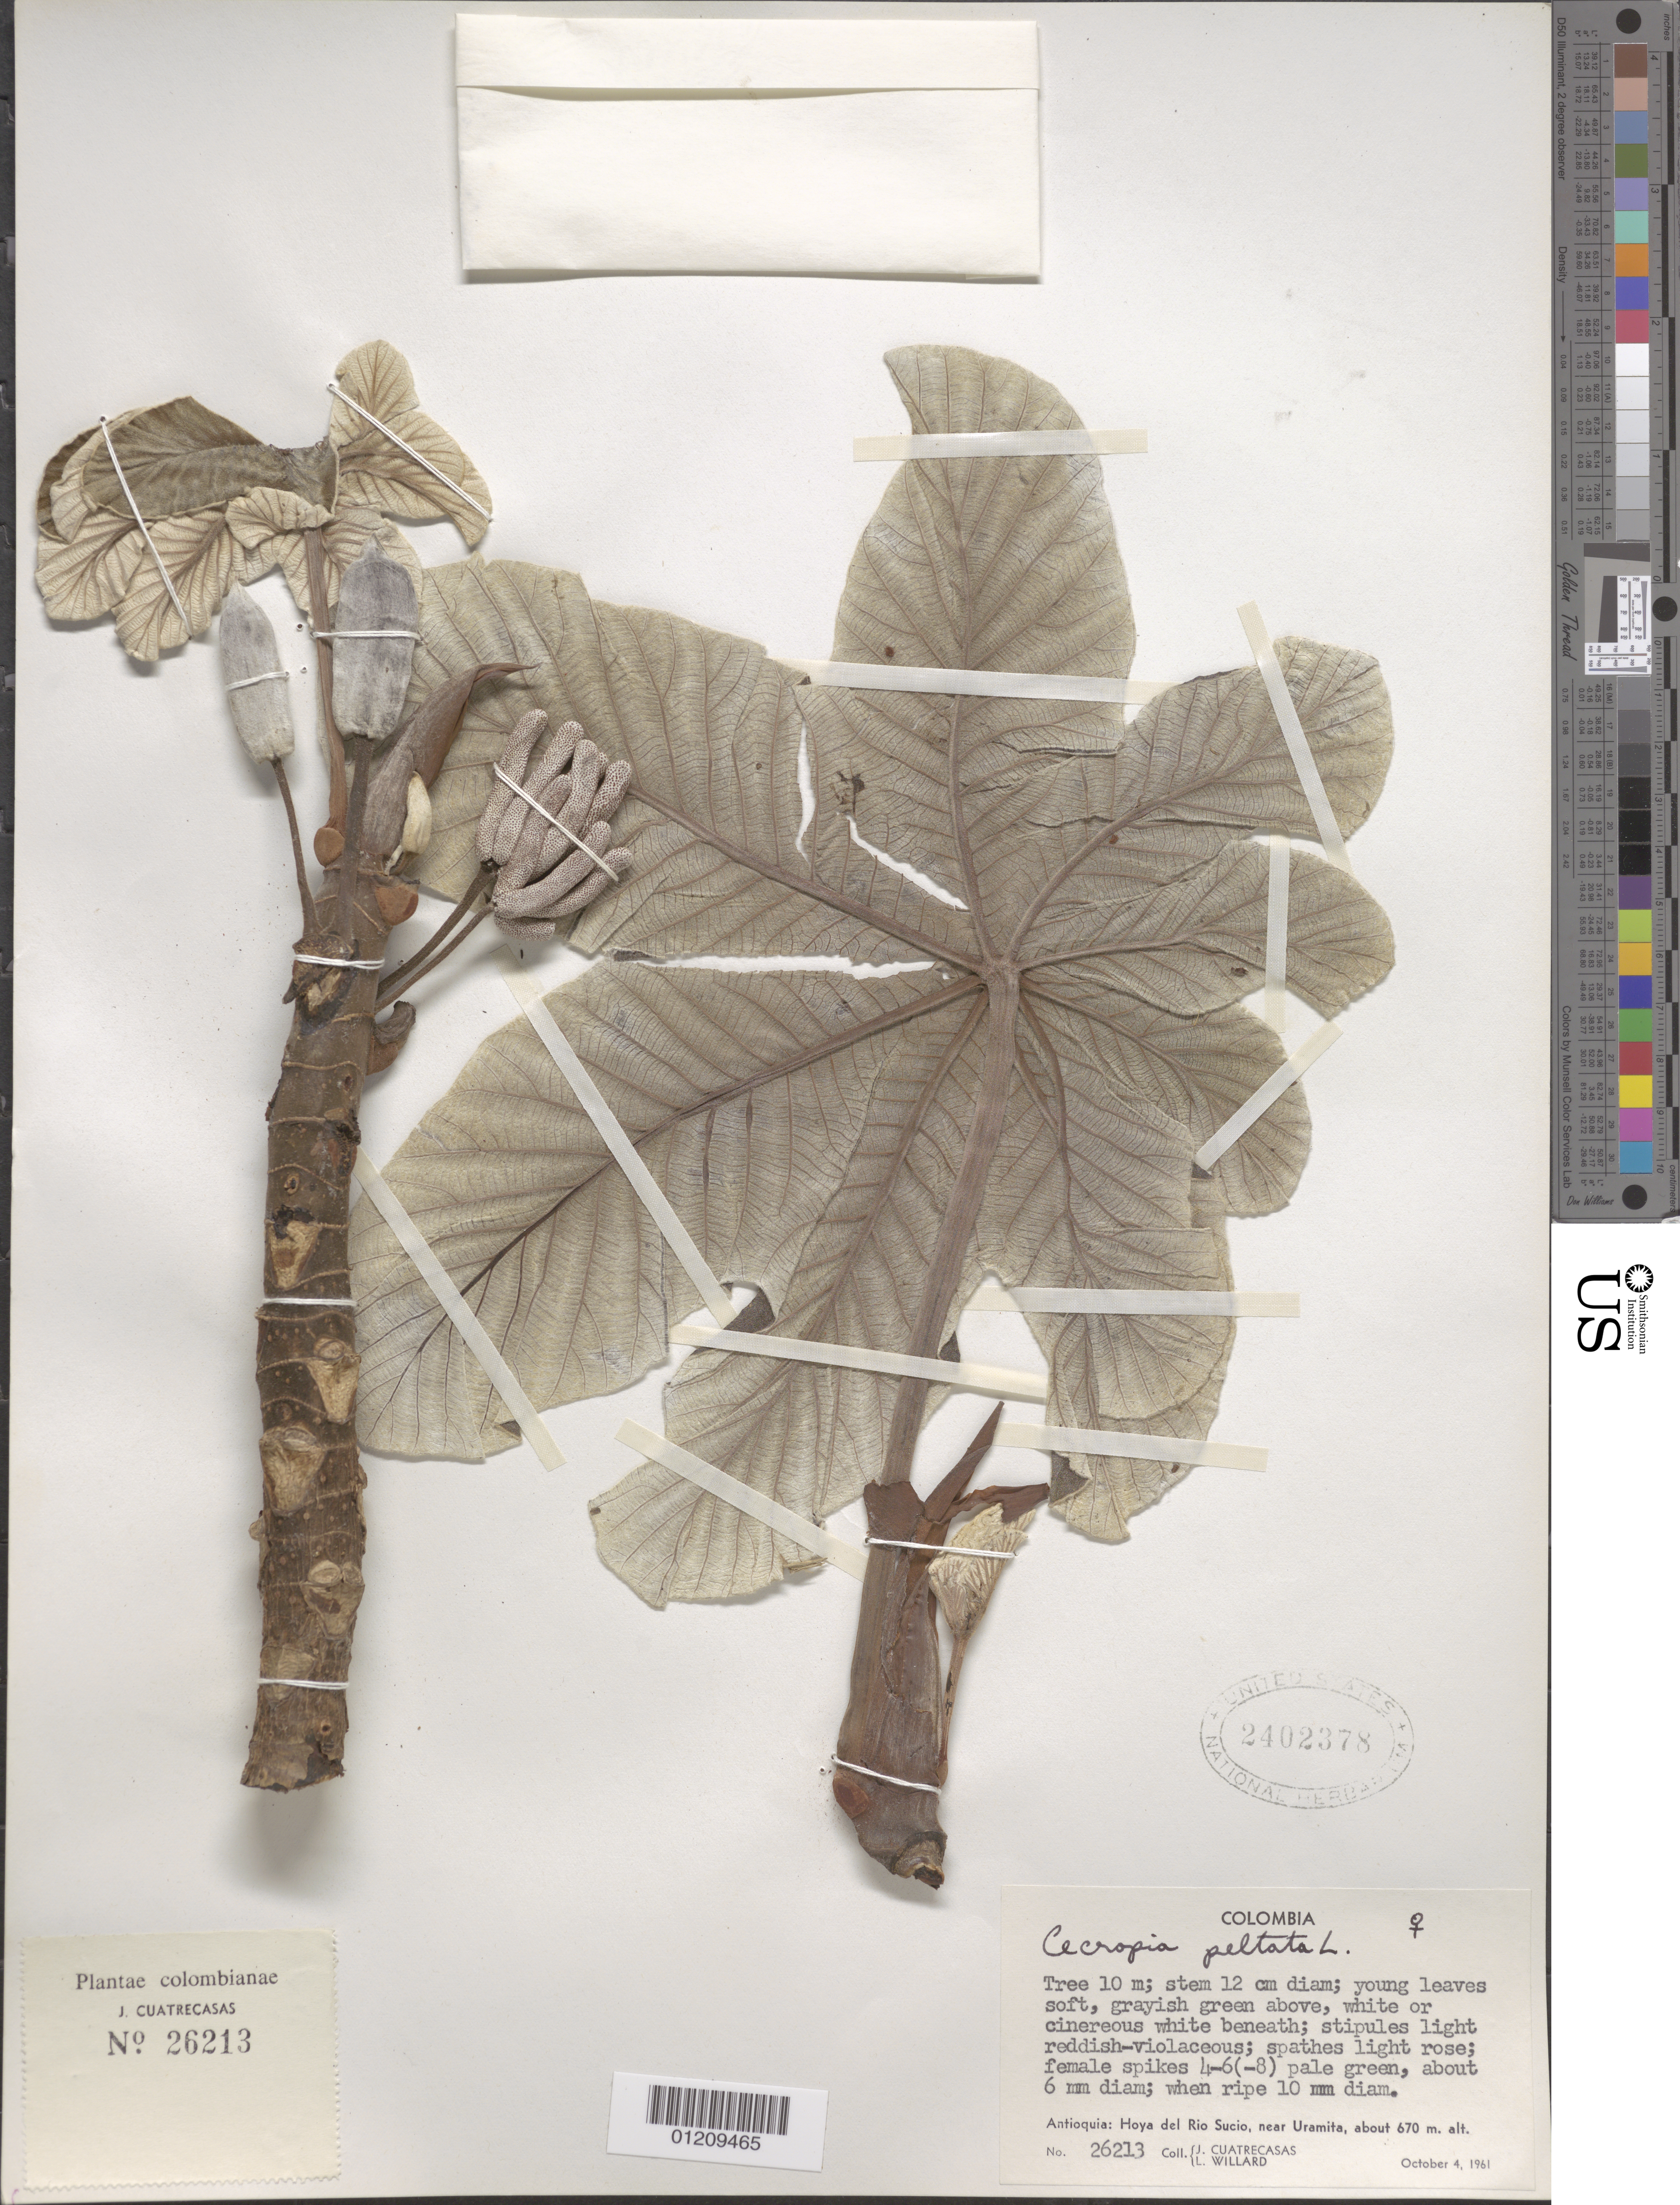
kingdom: Plantae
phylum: Tracheophyta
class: Magnoliopsida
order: Rosales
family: Urticaceae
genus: Cecropia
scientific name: Cecropia peltata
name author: L.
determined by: Cuatrecasas, J.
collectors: J. Cuatrecasas & L. Willard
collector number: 26213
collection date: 1961-10-04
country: Colombia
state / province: Antioquia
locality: Hoya del Rio Sucio, near Uramita.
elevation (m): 670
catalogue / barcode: US 2402378